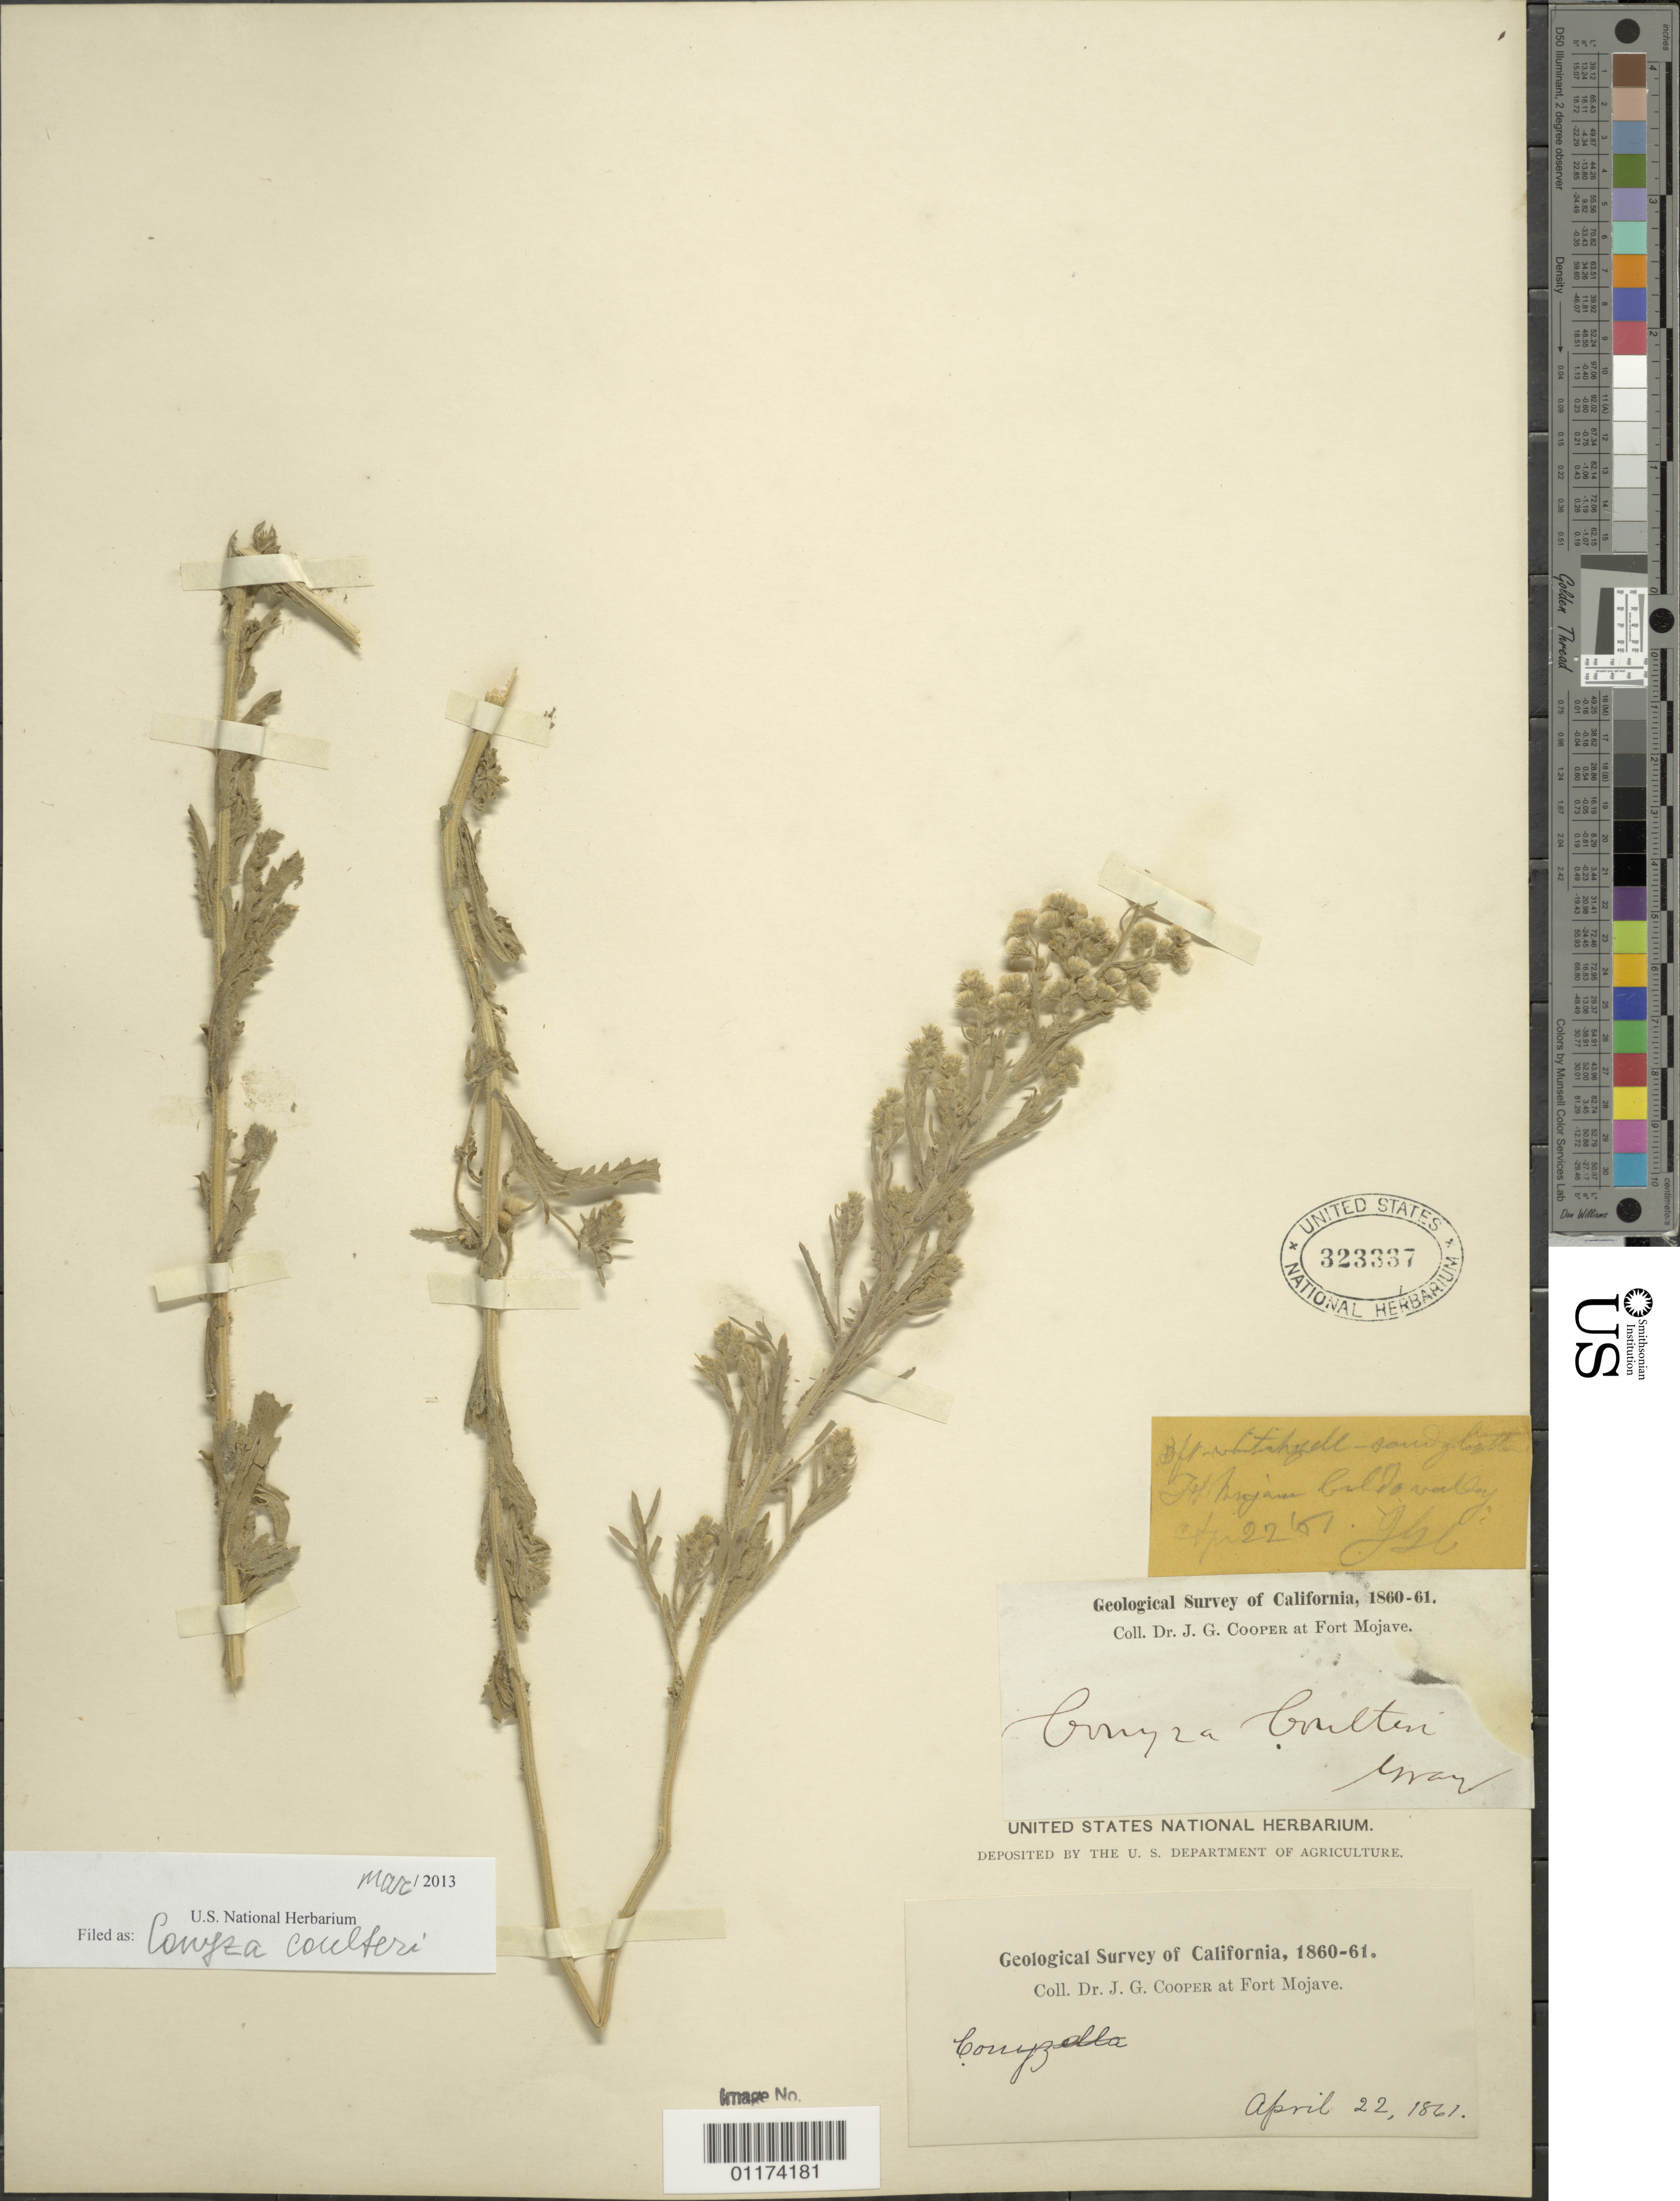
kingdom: Plantae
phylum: Tracheophyta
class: Magnoliopsida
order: Asterales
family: Asteraceae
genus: Conyza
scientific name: Conyza coulteri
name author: A. Gray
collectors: J. G. Cooper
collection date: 1861-04-22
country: United States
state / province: California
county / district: San Bernardino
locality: Fort Mojave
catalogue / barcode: US 323337